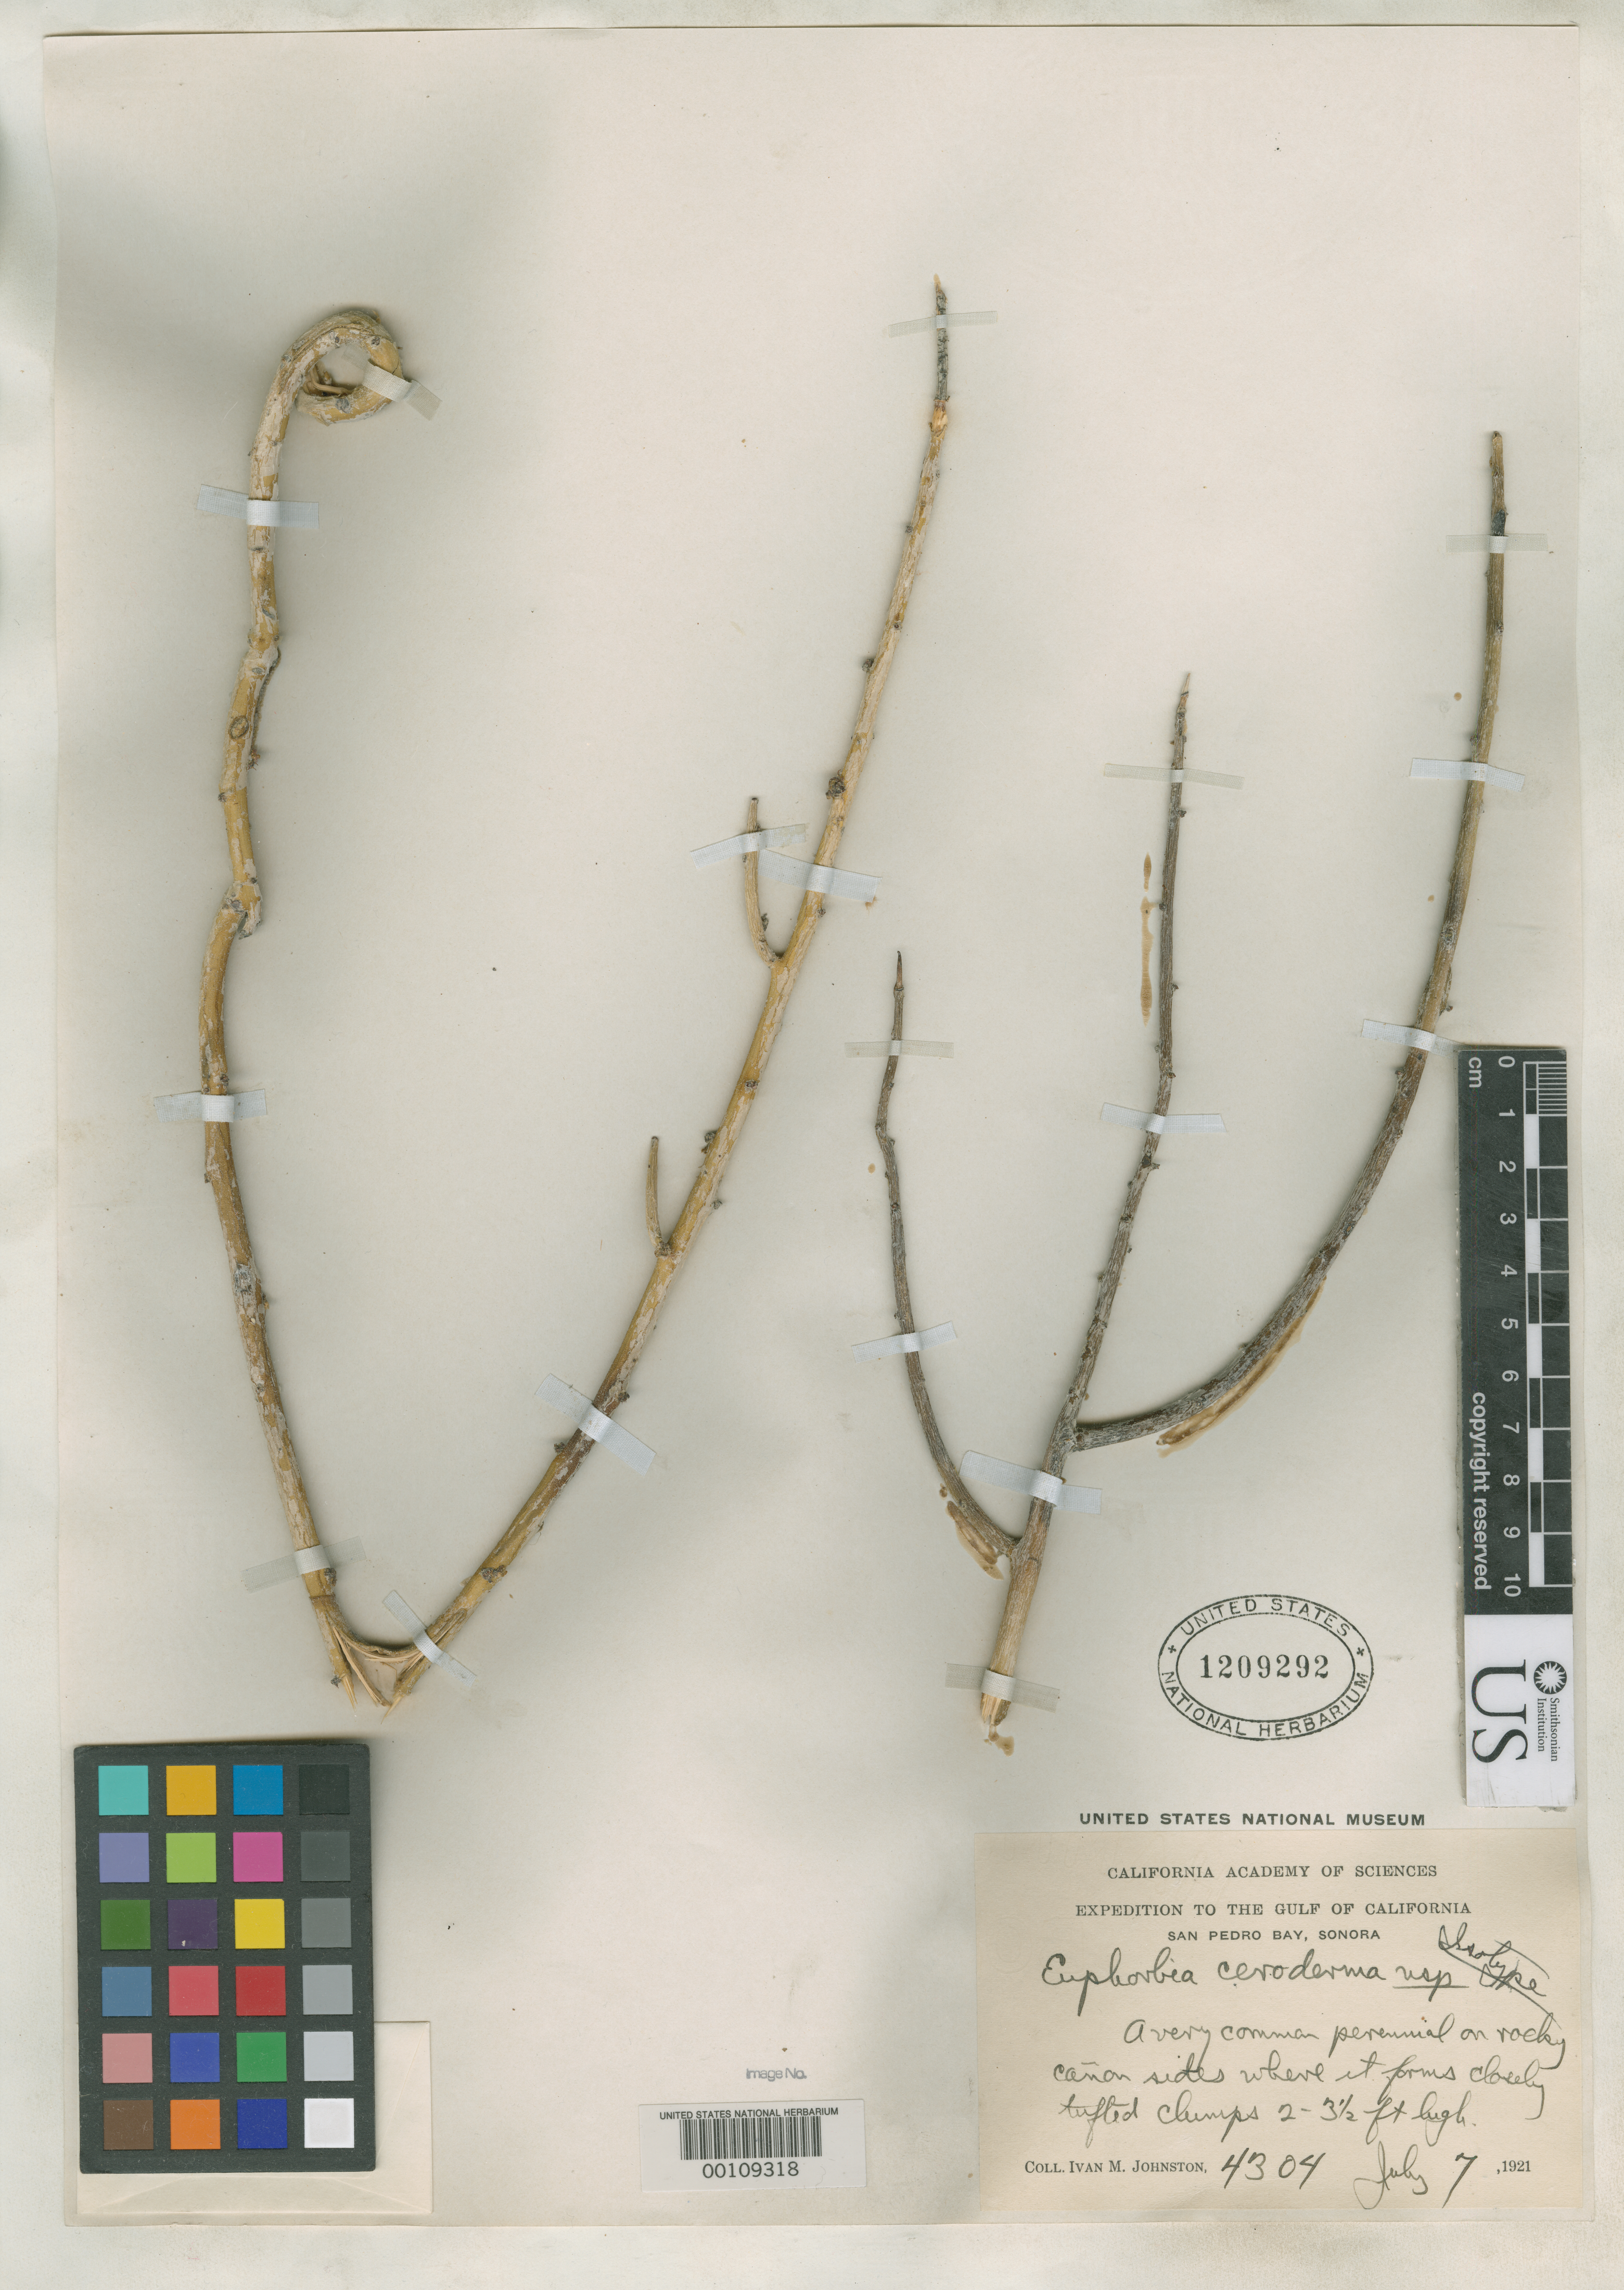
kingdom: Plantae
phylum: Tracheophyta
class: Magnoliopsida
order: Malpighiales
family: Euphorbiaceae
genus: Euphorbia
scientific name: Euphorbia ceroderma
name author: I.M. Johnst.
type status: Isotype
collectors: I.M. Johnston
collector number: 4304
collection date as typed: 07 Jul 1921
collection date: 1921-07-07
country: Mexico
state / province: Sonora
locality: San Pedro Bay.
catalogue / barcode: US 1209292